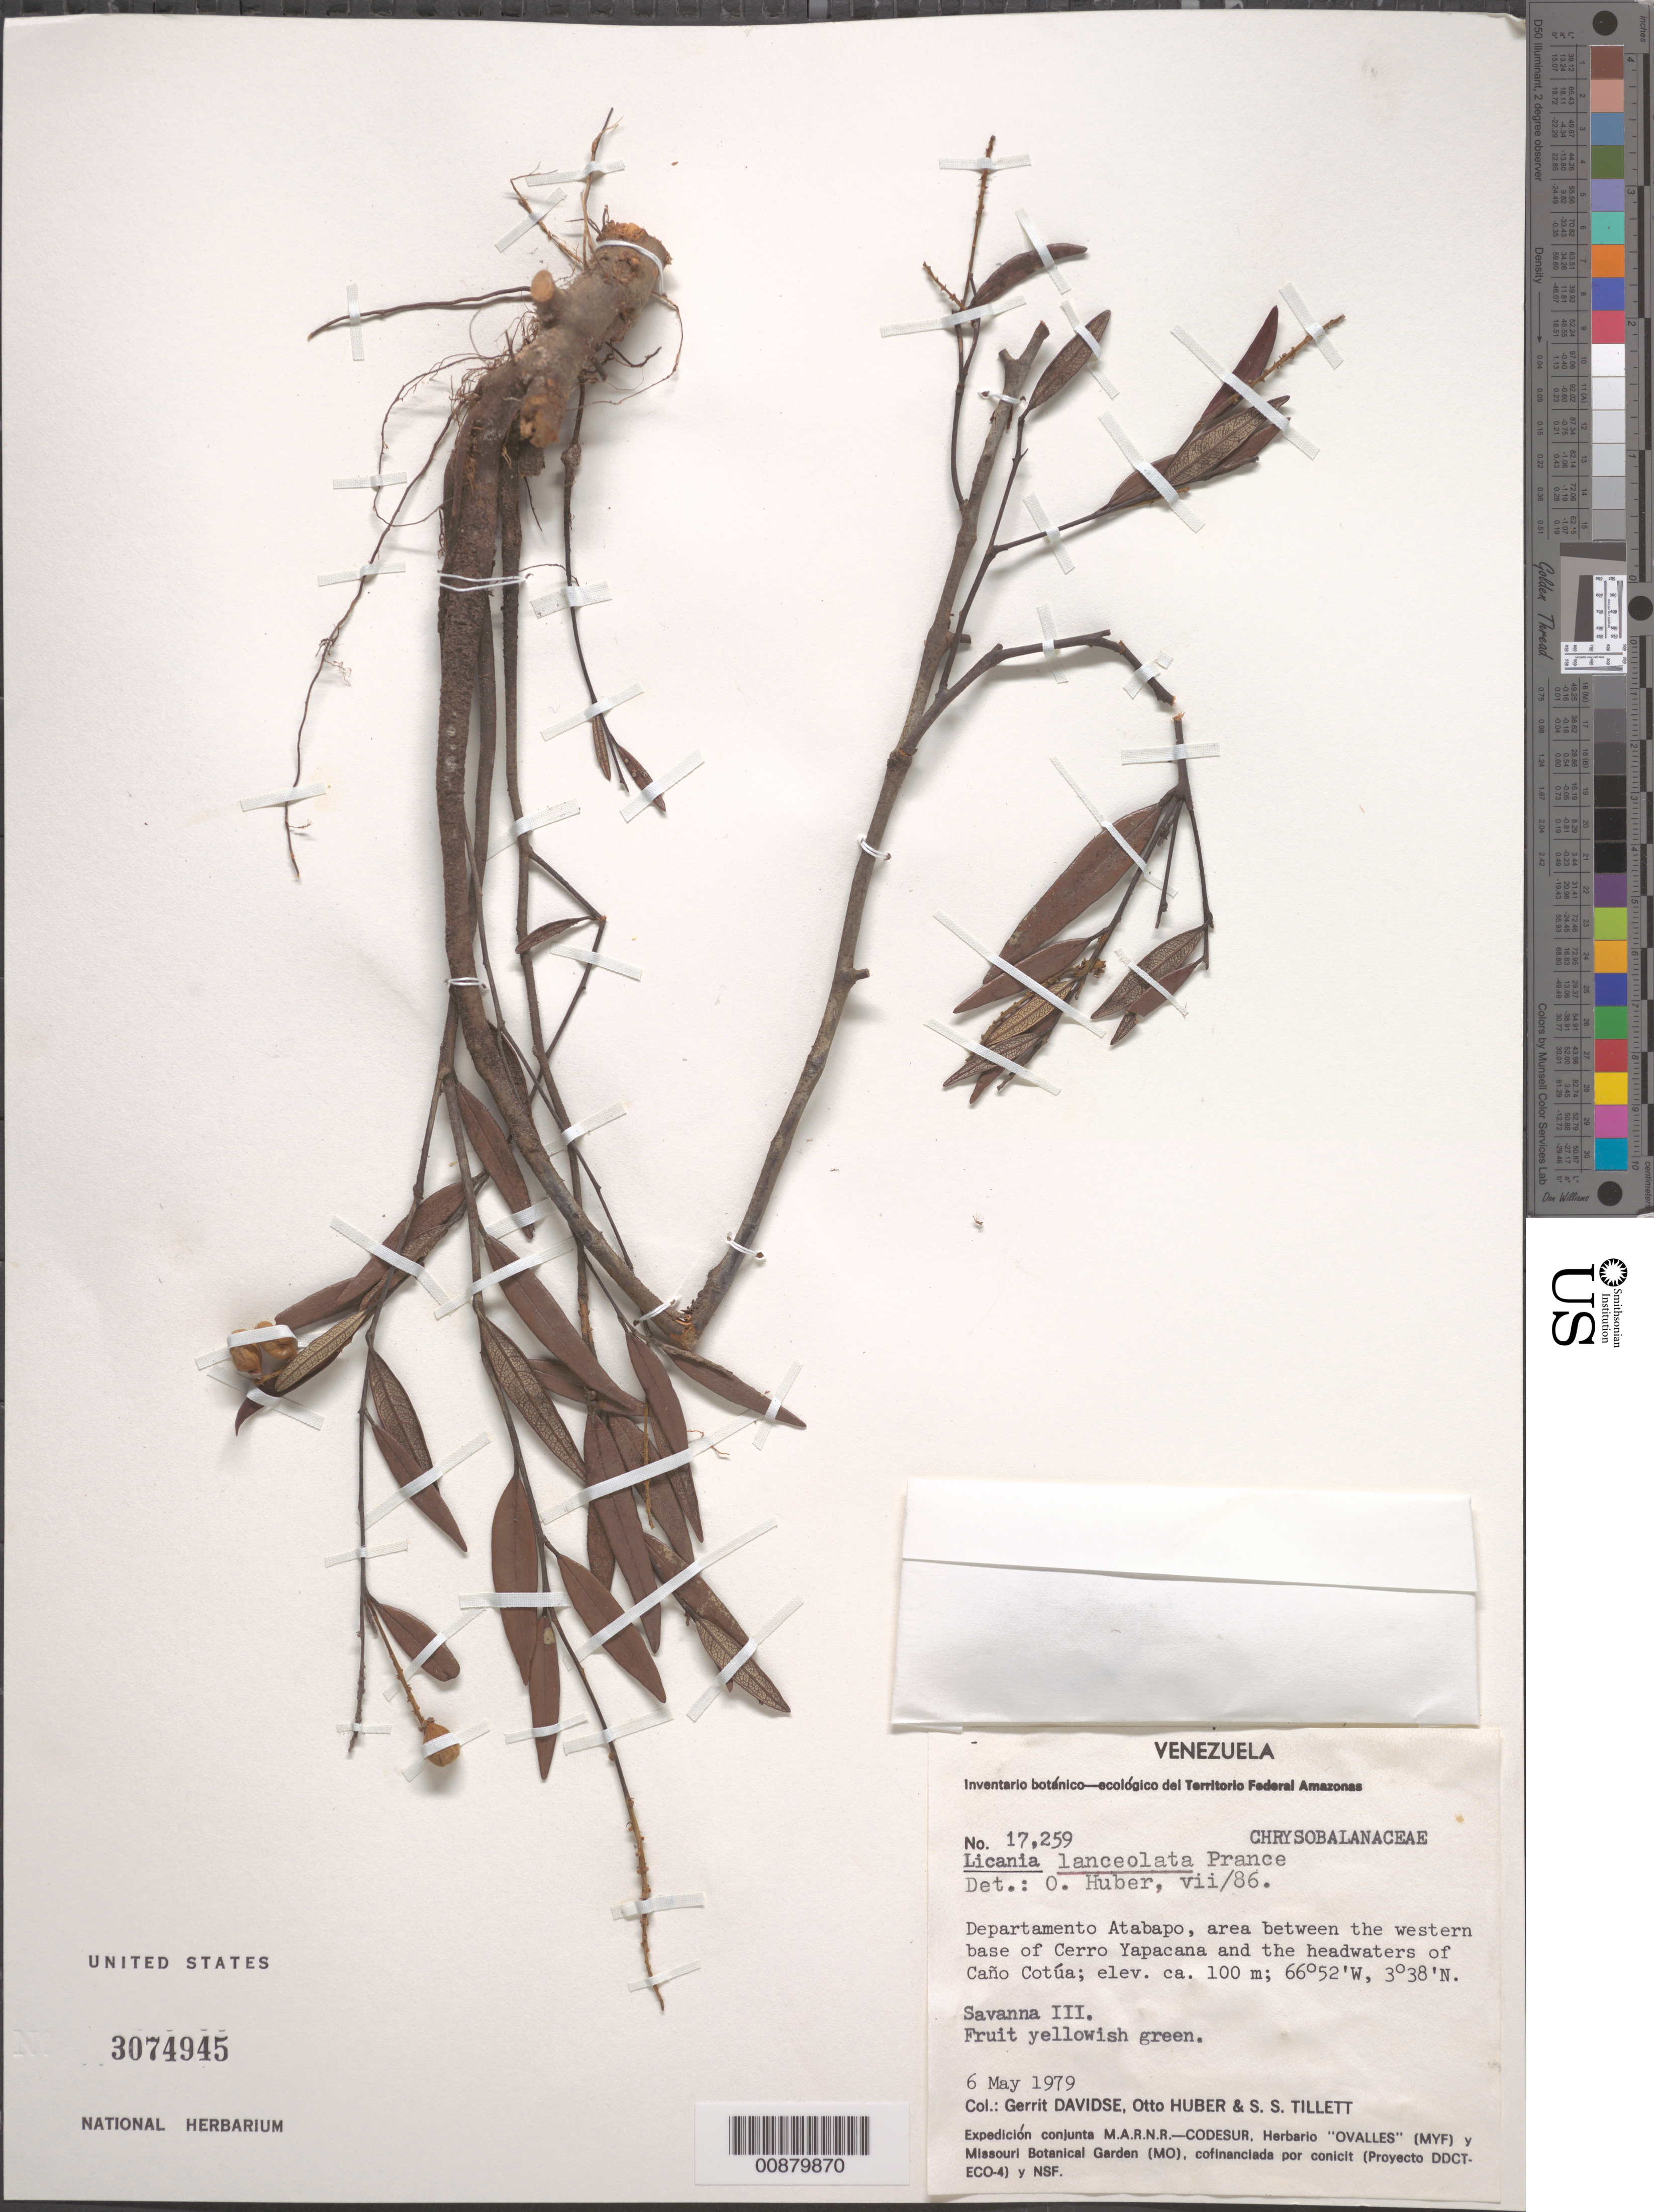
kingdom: Plantae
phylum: Tracheophyta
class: Magnoliopsida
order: Malpighiales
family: Chrysobalanaceae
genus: Licania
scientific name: Licania lanceolata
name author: Prance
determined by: Huber, Otto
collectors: G. Davidse, O. Huber & S. S. Tillett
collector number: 17259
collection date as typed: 6-May-79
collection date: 1979-05-06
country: Venezuela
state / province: Amazonas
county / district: Atabapo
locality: Cerro Yapacána, western base, to headwaters of Caño Cotúa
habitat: Savanna No. 3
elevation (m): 100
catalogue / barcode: US 3074945